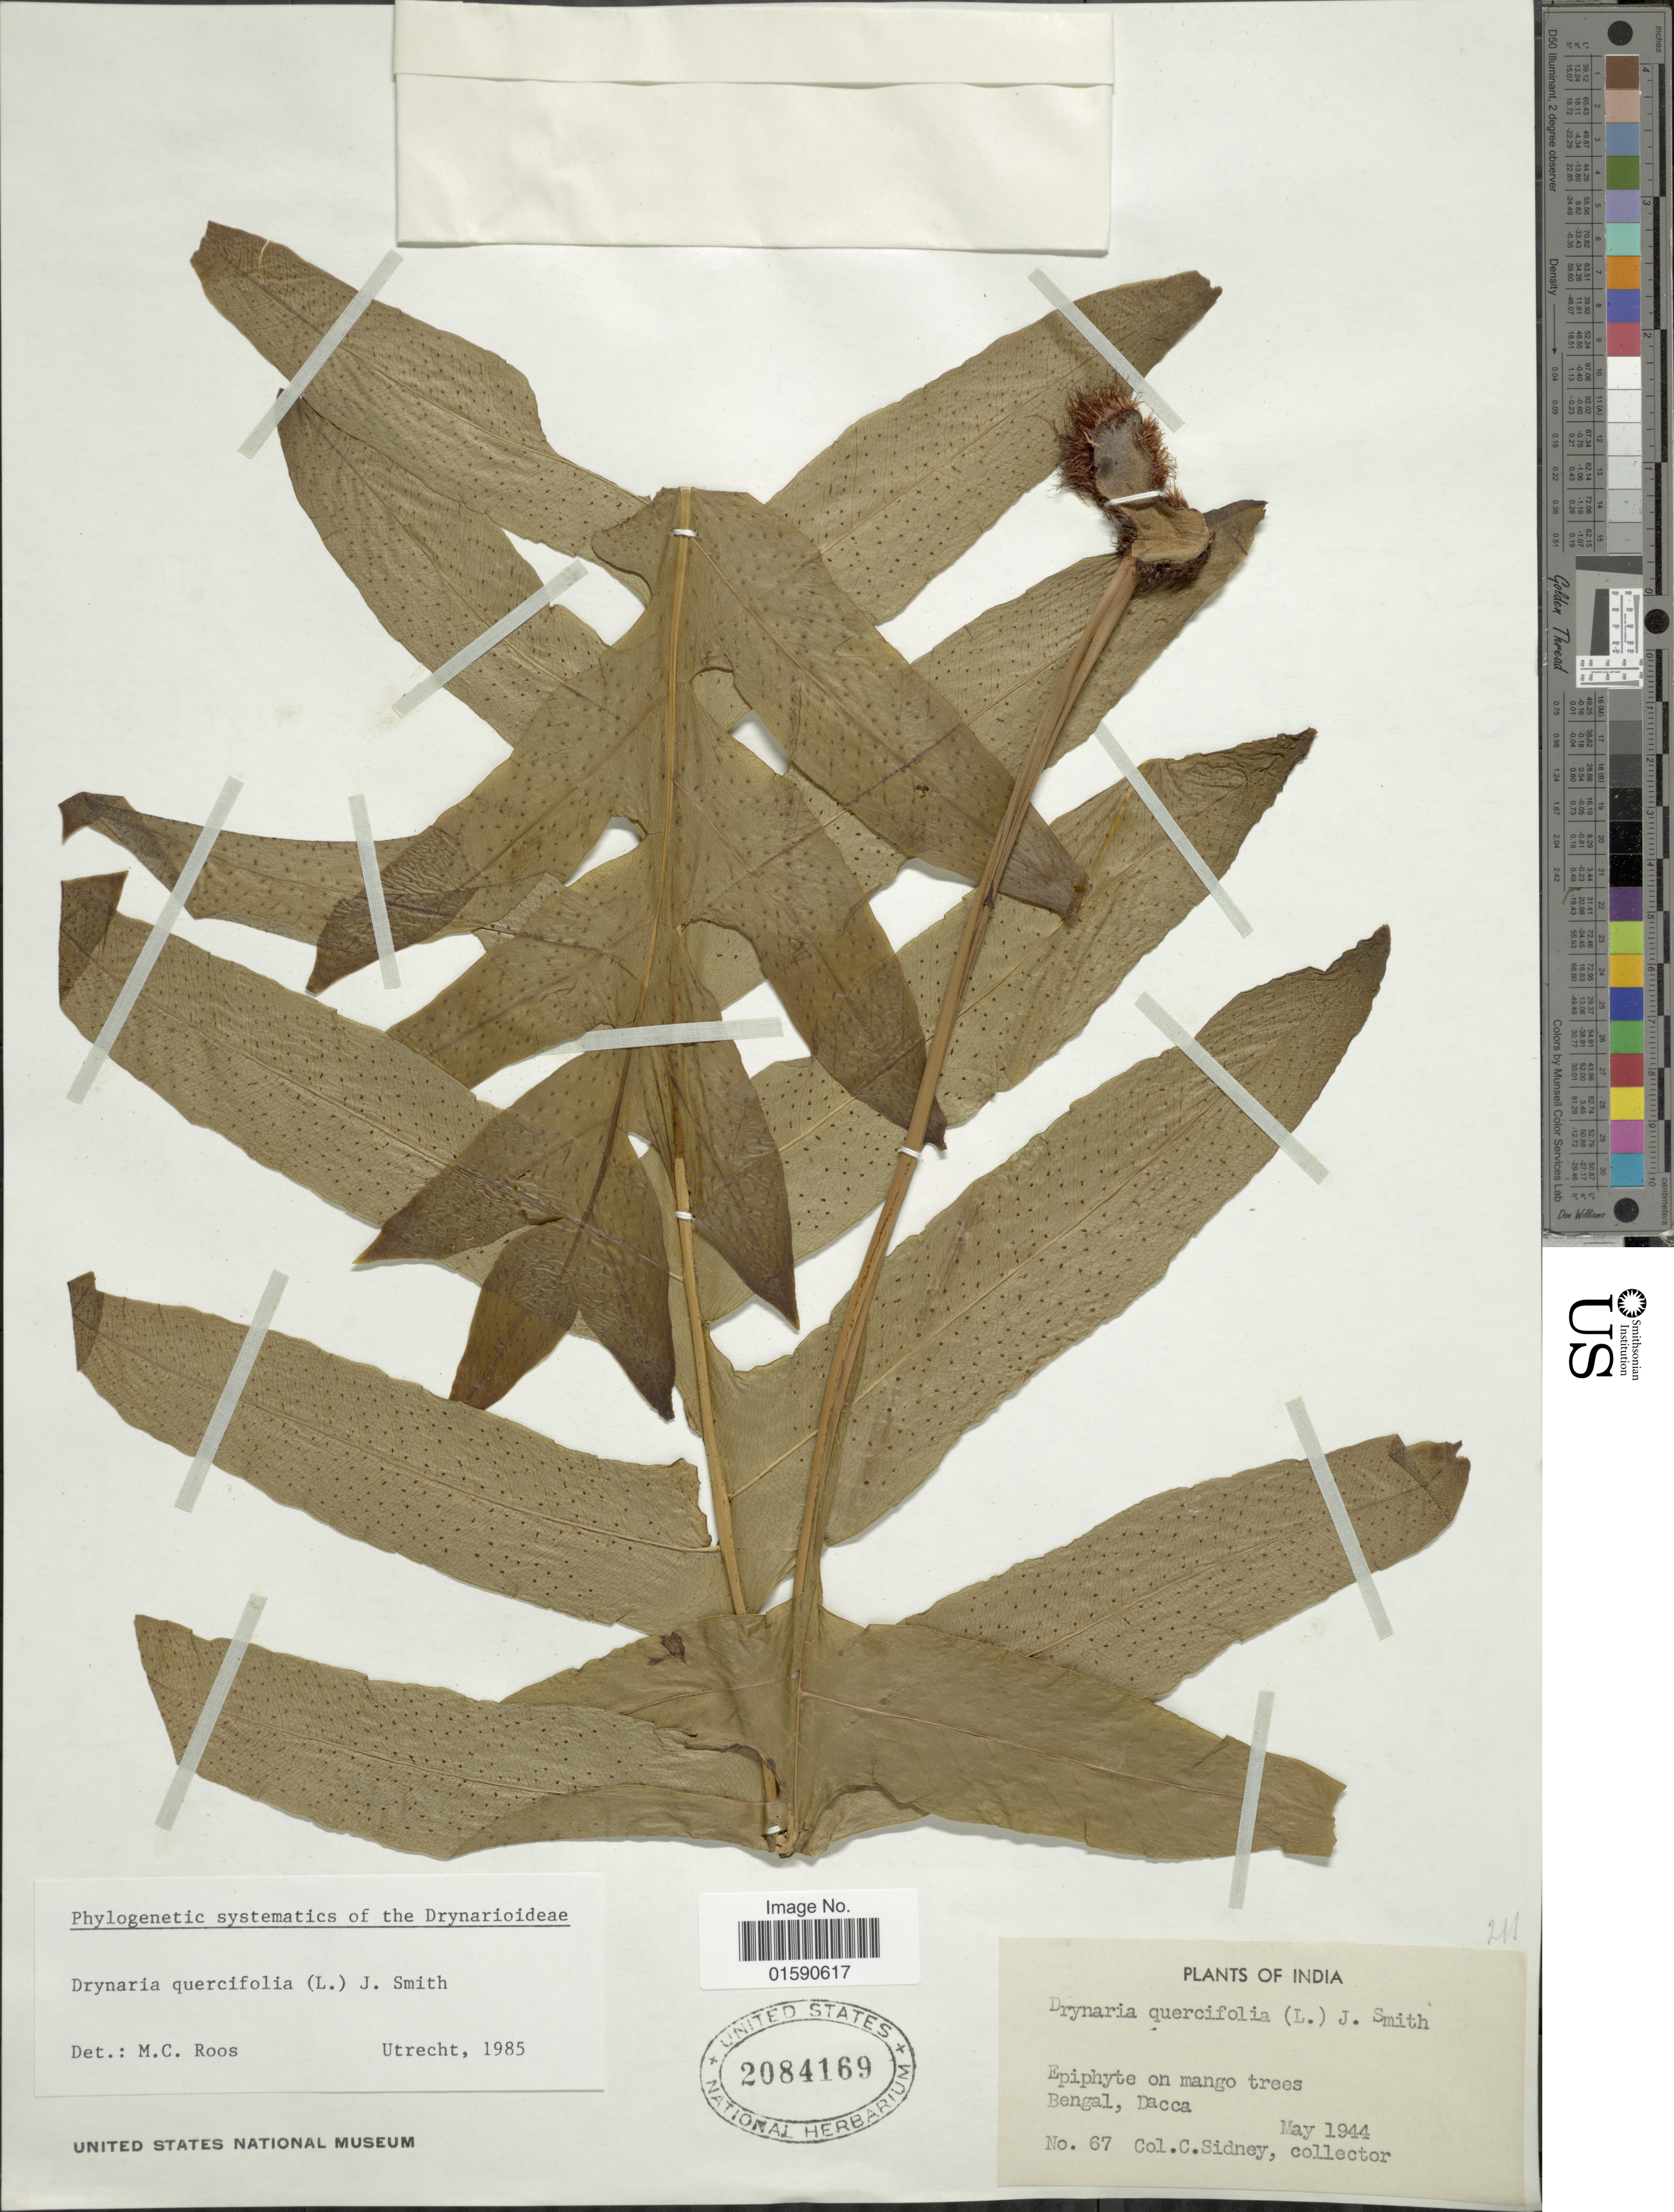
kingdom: Plantae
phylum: Tracheophyta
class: Polypodiopsida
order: Polypodiales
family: Polypodiaceae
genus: Drynaria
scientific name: Drynaria quercifolia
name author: (L.) J. Sm.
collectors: C. Sidney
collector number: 67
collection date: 1944-05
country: India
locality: Bengal, Dacca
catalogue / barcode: US 2084169